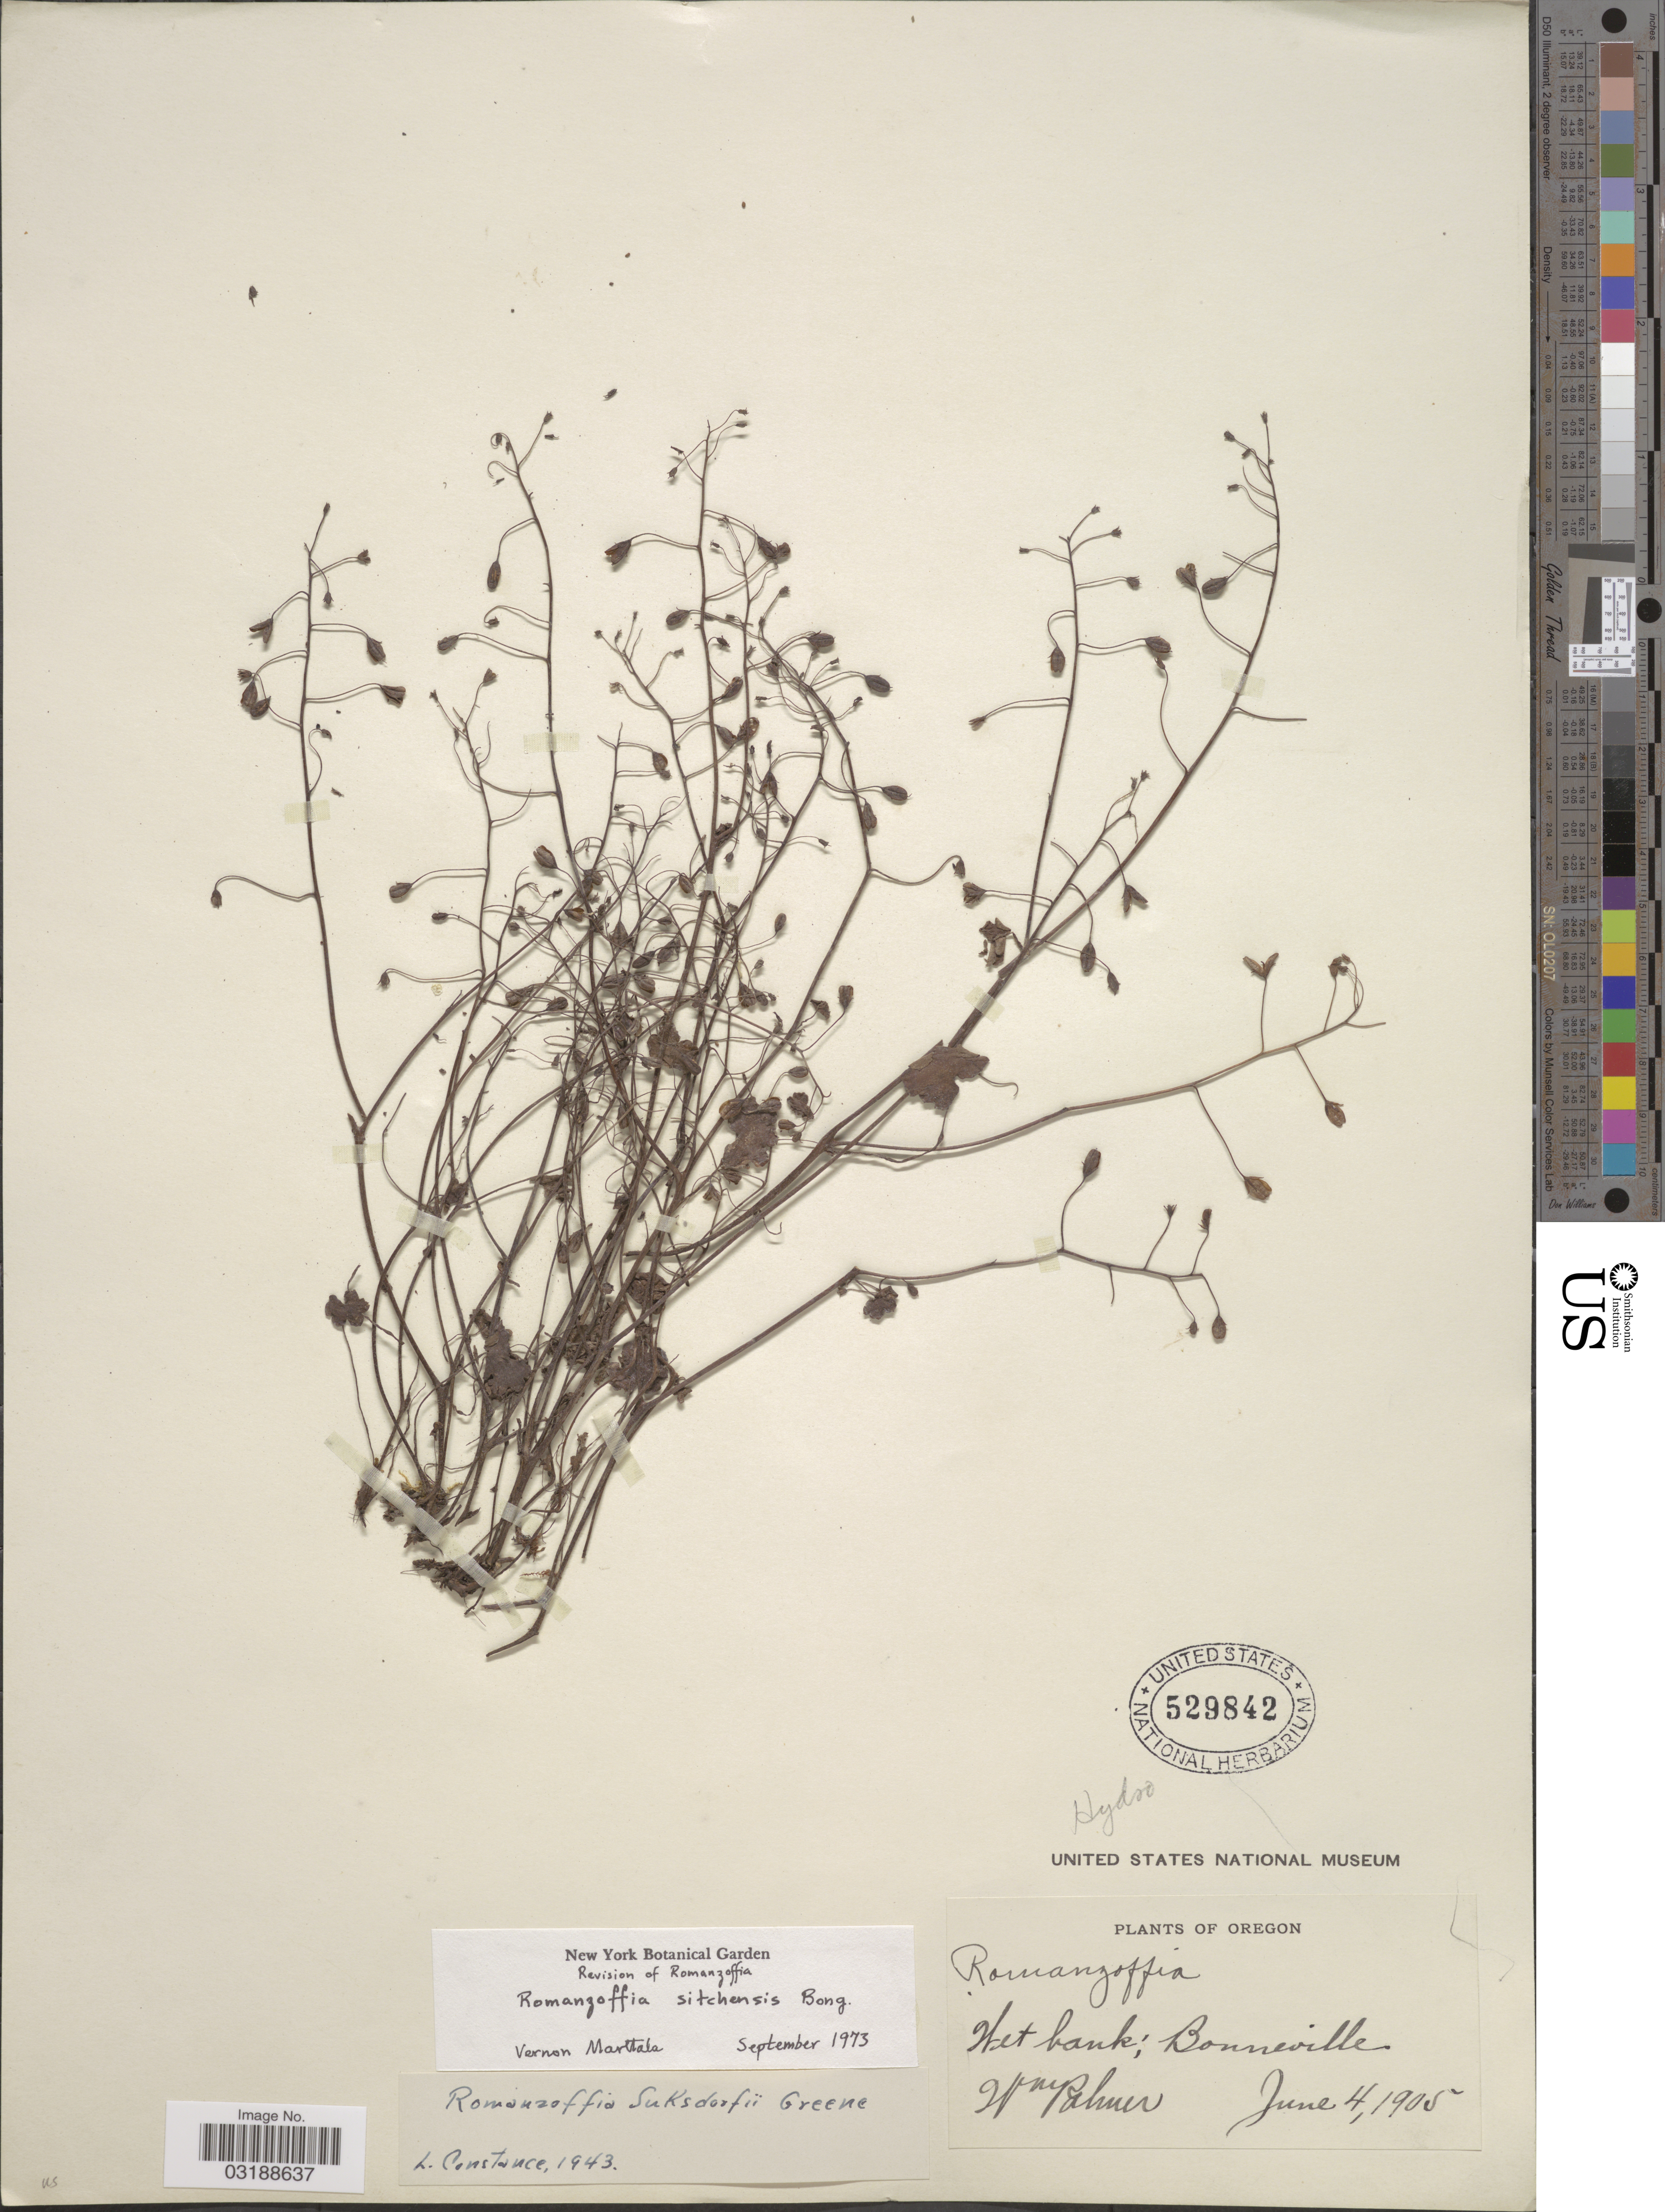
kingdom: Plantae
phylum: Tracheophyta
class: Magnoliopsida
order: Boraginales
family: Hydrophyllaceae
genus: Romanzoffia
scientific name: Romanzoffia sitchensis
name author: Bong.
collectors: W. Palmer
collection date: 1905-06-04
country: United States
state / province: Oregon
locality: Bonneville.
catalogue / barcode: US 529842